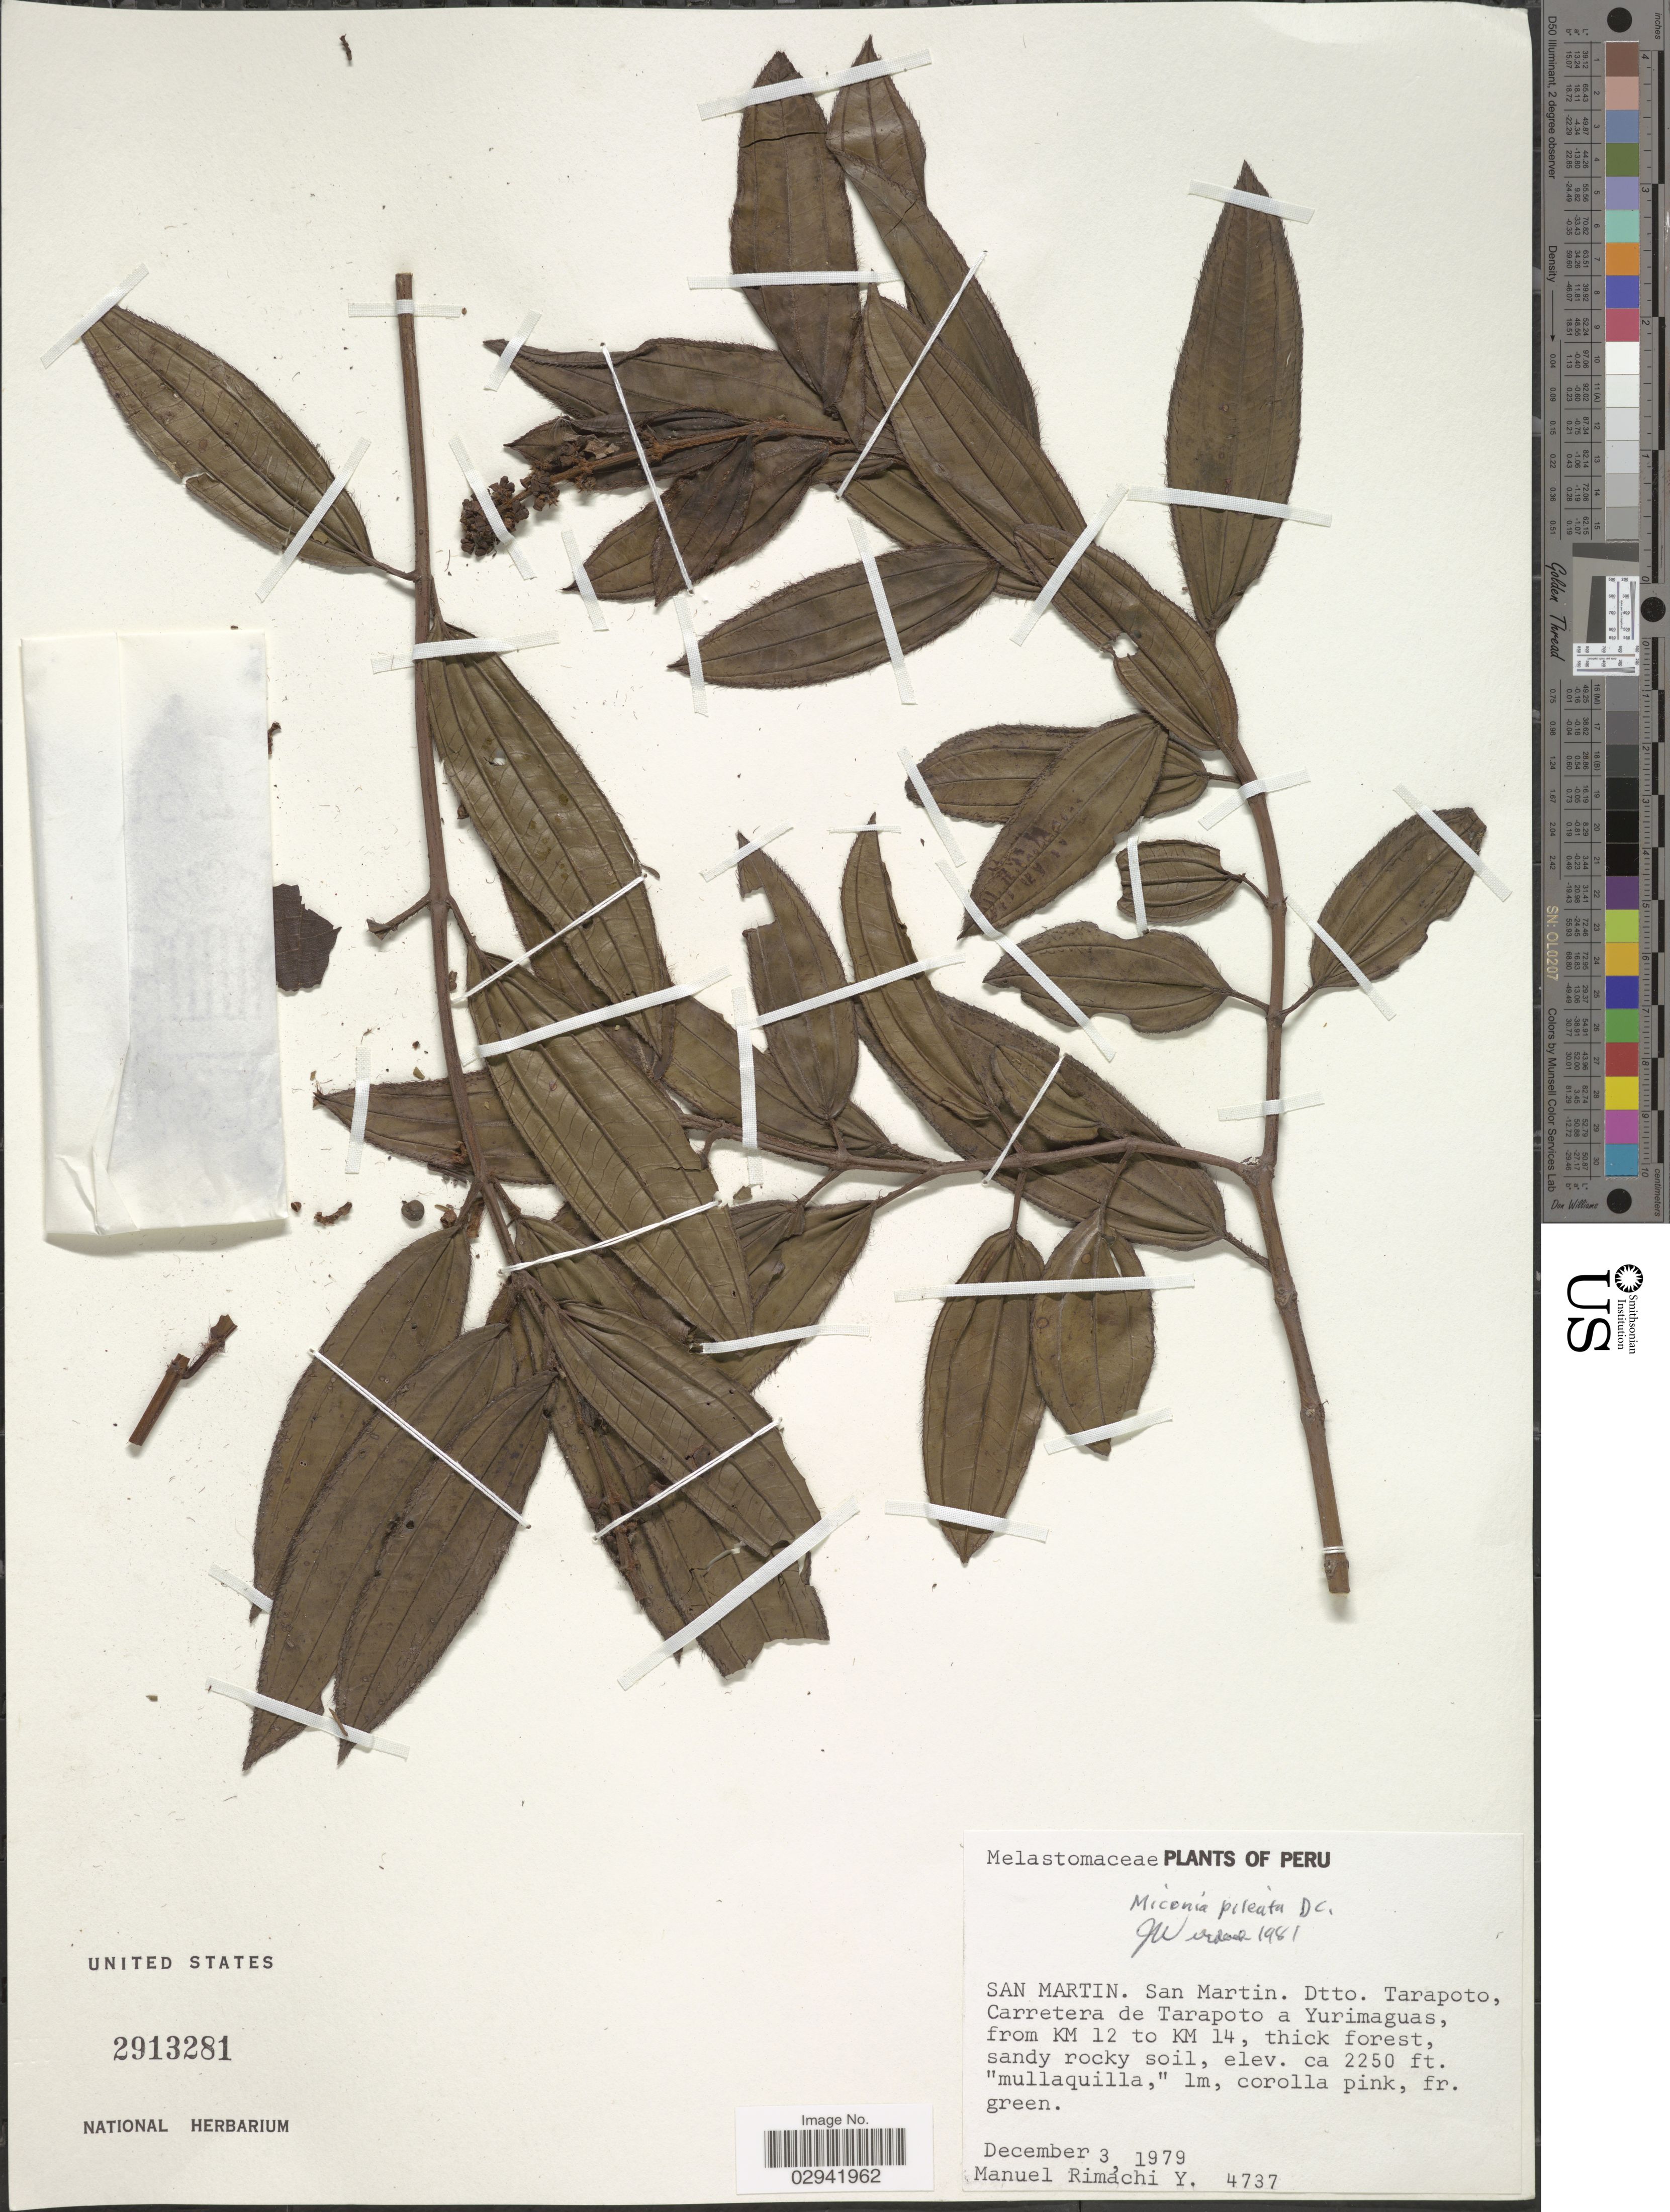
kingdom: Plantae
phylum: Tracheophyta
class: Magnoliopsida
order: Myrtales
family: Melastomataceae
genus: Miconia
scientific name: Miconia pileata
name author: DC.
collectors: M. Rimachi Y.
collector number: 4737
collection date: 1979-12-03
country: Peru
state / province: San Martín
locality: Dtto. Tarapoto, Carretera de Tarapoto a Yurimaguas, from KM 12 to KM 14.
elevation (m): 686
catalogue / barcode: US 2913281